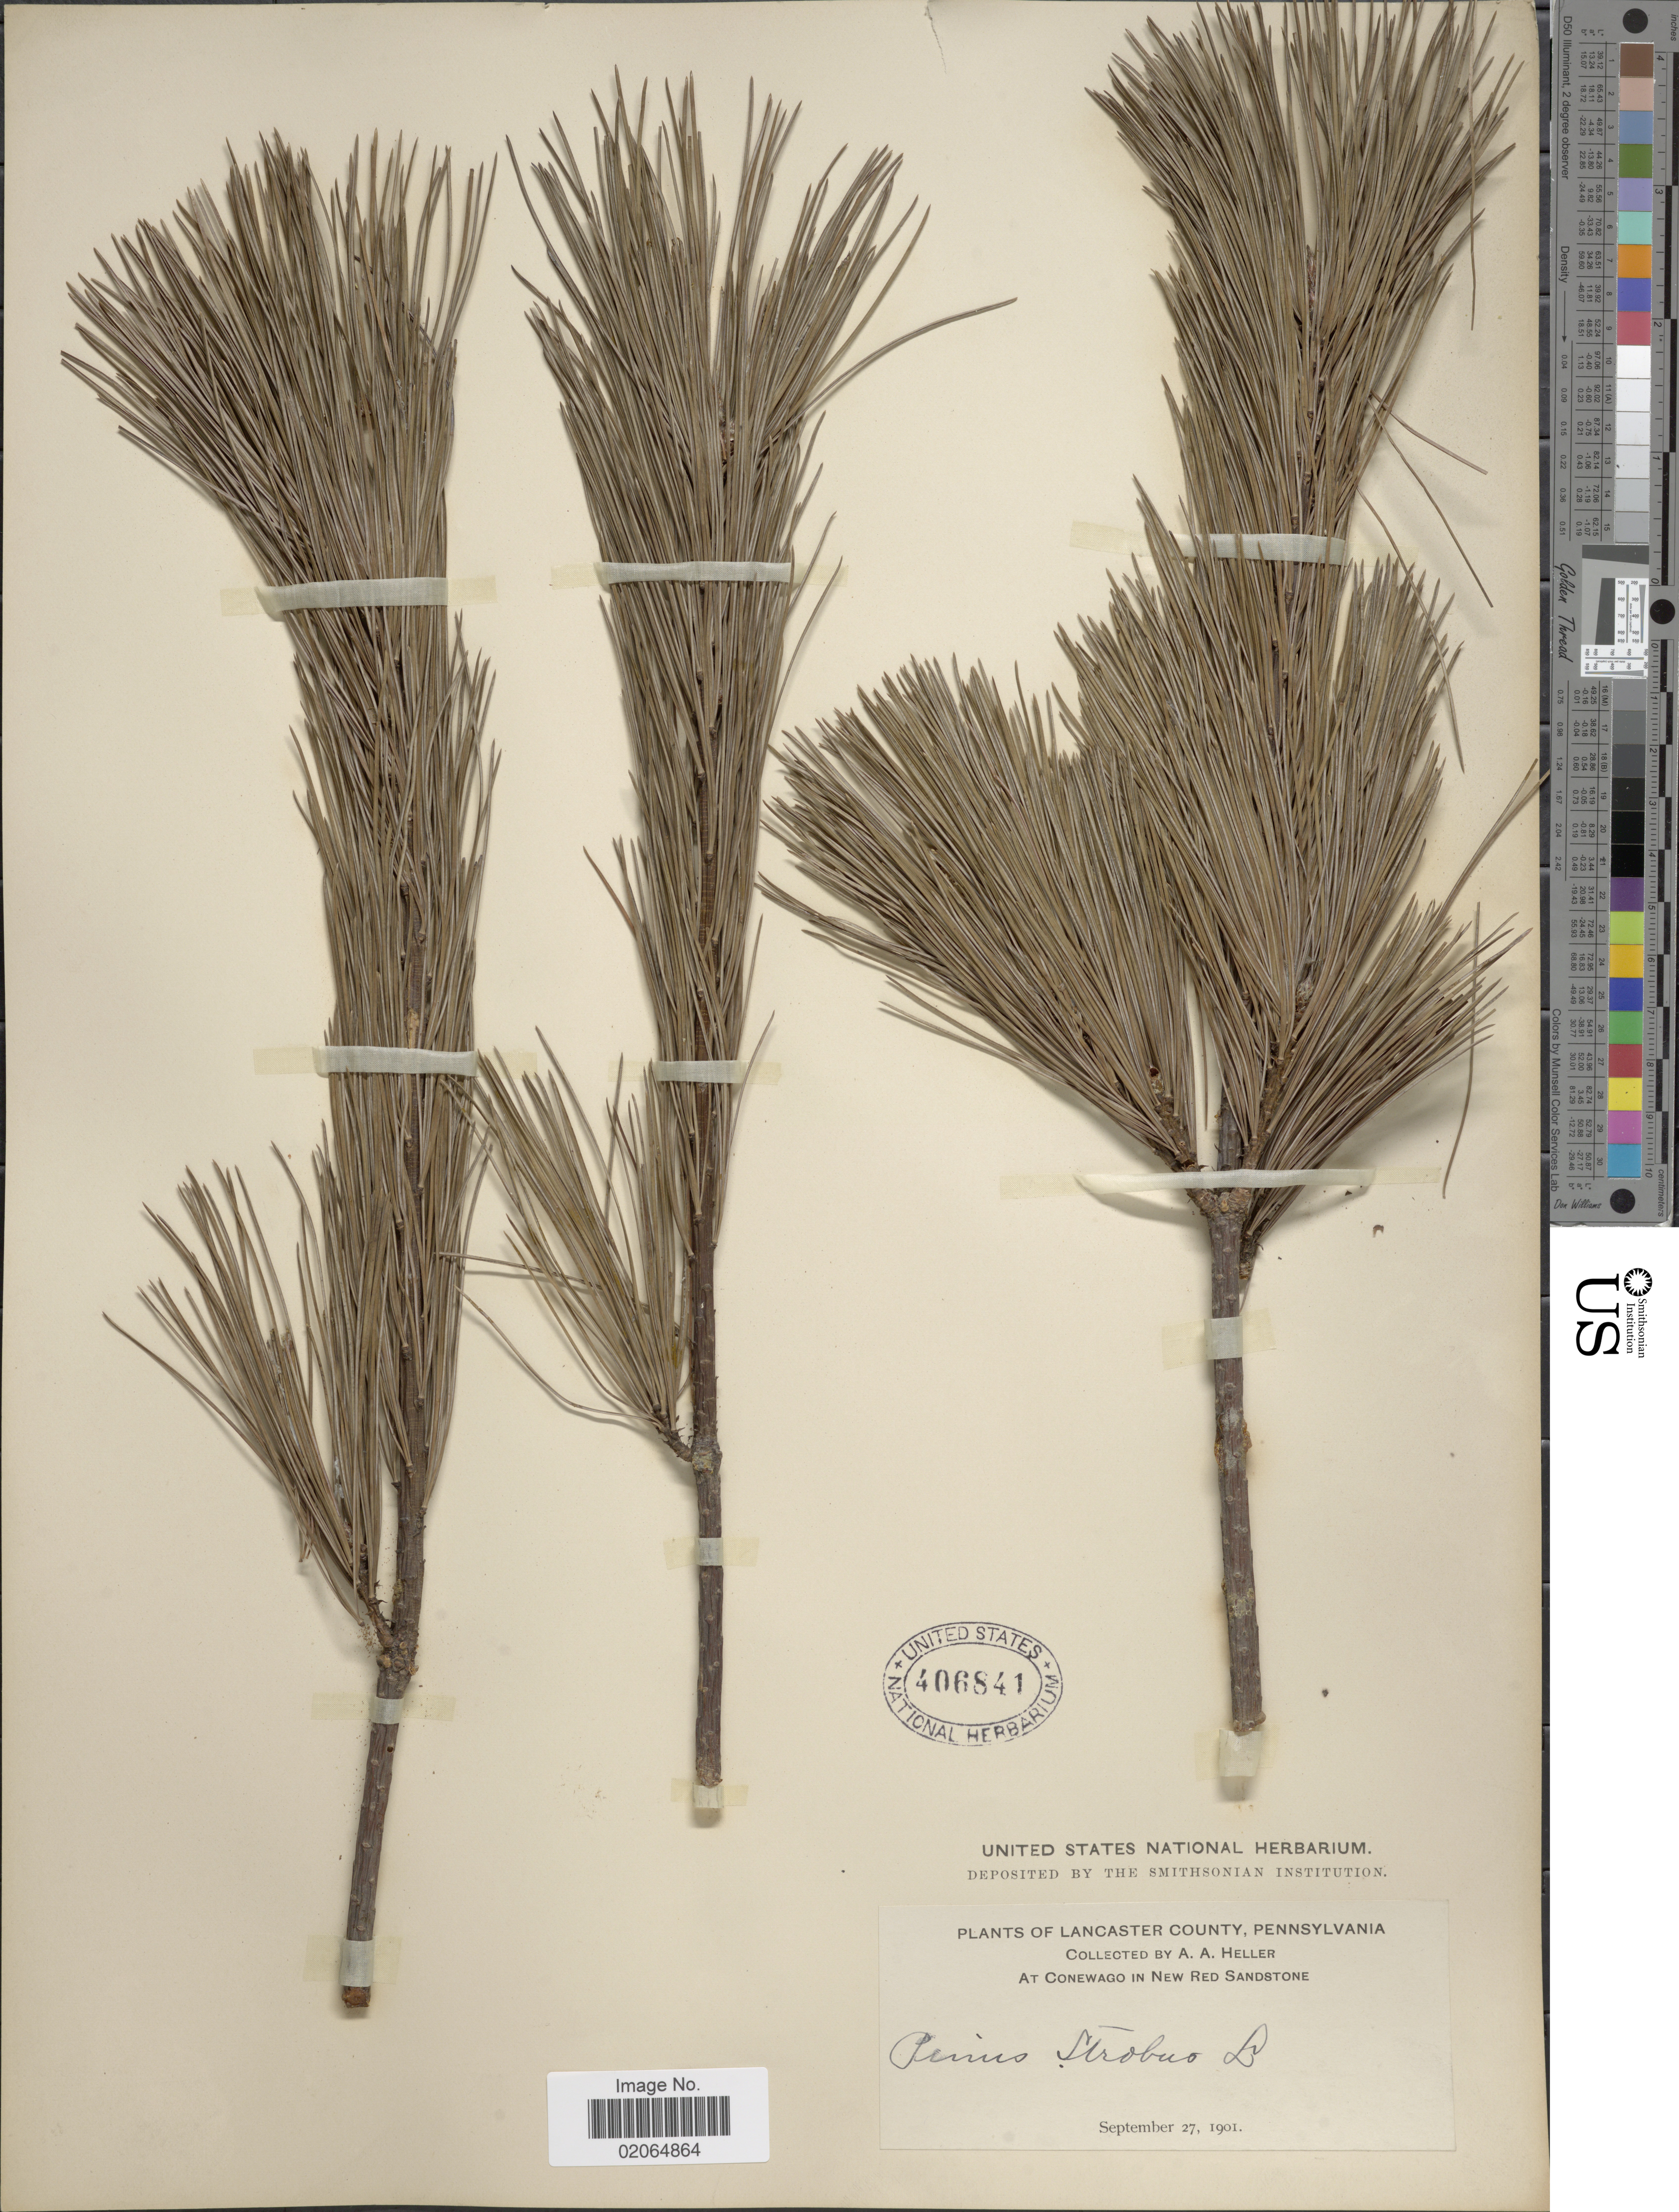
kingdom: Plantae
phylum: Tracheophyta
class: Pinopsida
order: Pinales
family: Pinaceae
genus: Pinus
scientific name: Pinus strobus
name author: L.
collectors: A. A. Heller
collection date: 1901-09-27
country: United States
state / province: Pennsylvania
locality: Lancaster County, At Conewago in New Red Sandstone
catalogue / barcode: US 406841